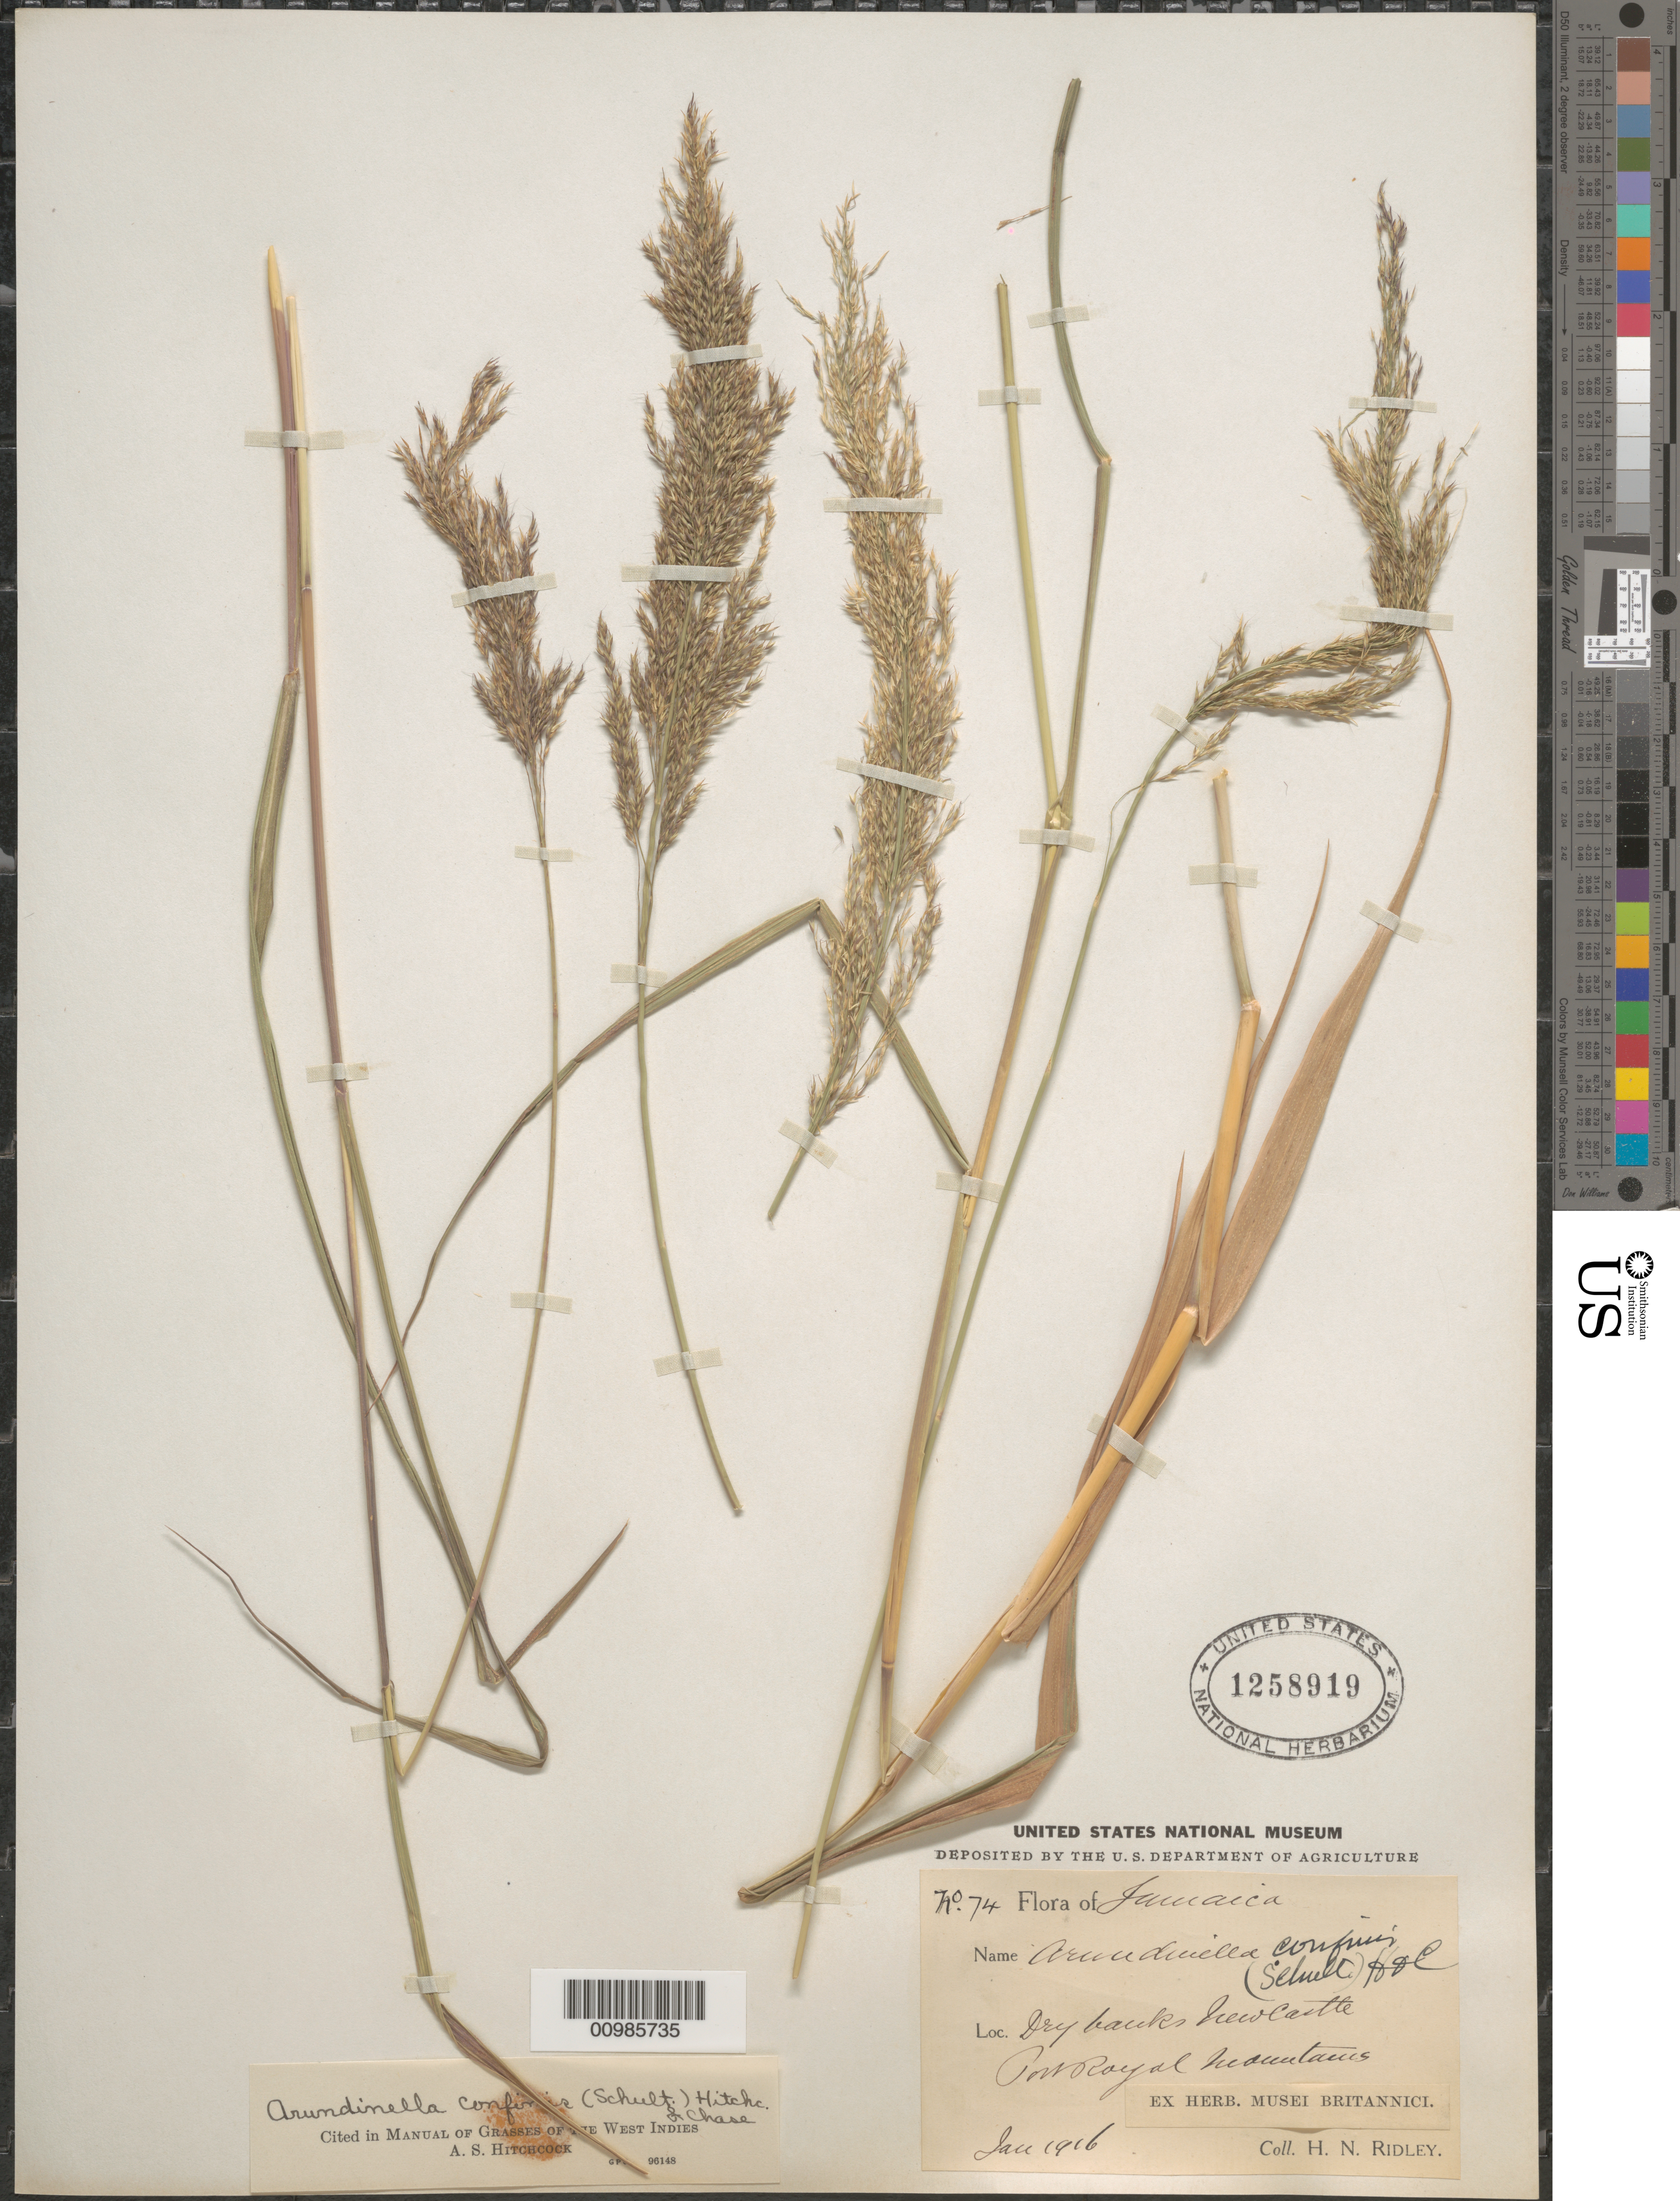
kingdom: Plantae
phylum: Tracheophyta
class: Liliopsida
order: Poales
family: Poaceae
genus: Arundinella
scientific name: Arundinella confinis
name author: (Schult.) Hitchc. & Chase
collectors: H. N. Ridley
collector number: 74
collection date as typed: Jan 1916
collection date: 1916-01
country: Jamaica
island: Jamaica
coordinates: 0 N, 0 E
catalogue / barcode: US 1258919